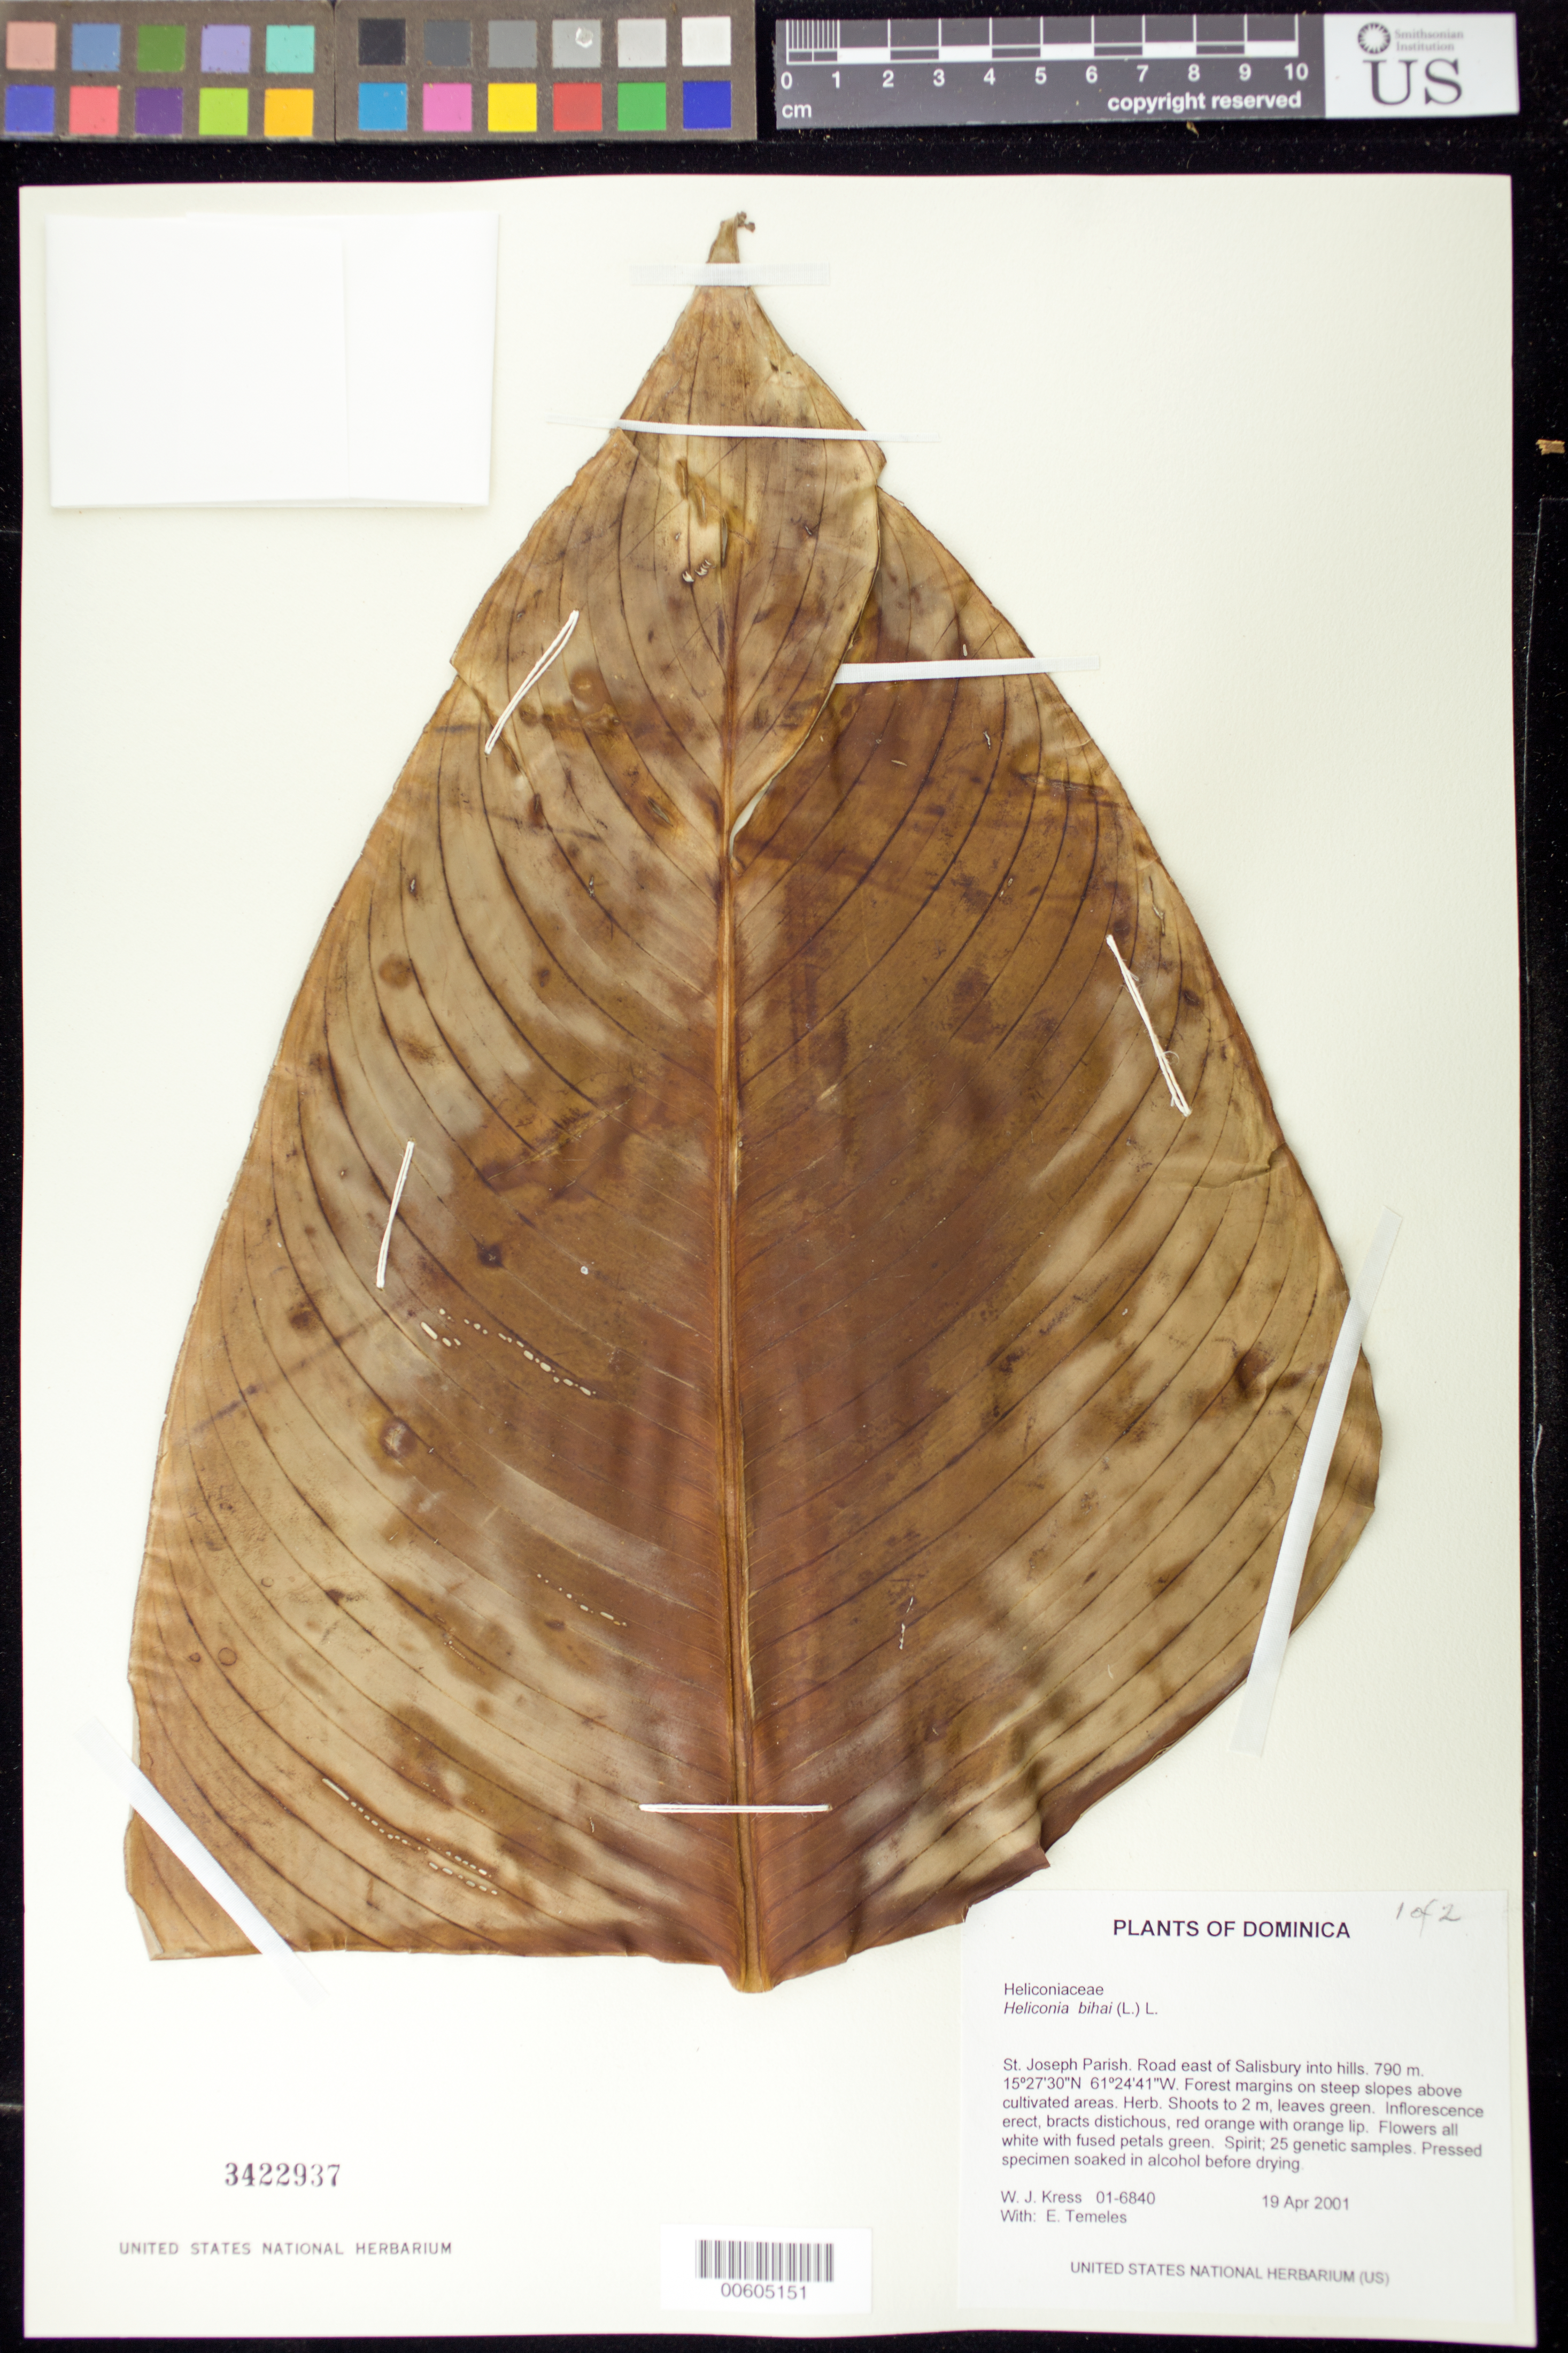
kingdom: Plantae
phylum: Tracheophyta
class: Liliopsida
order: Zingiberales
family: Heliconiaceae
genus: Heliconia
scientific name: Heliconia bihai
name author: (L.) L.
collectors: W. J. Kress & E. Temeles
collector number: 01-6840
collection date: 2001-04-19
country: Dominica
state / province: St. Joseph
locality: Road east of Salisbury into hills.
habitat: Forest margins on steep slopes above cultivated areas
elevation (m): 790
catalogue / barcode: US 3422937